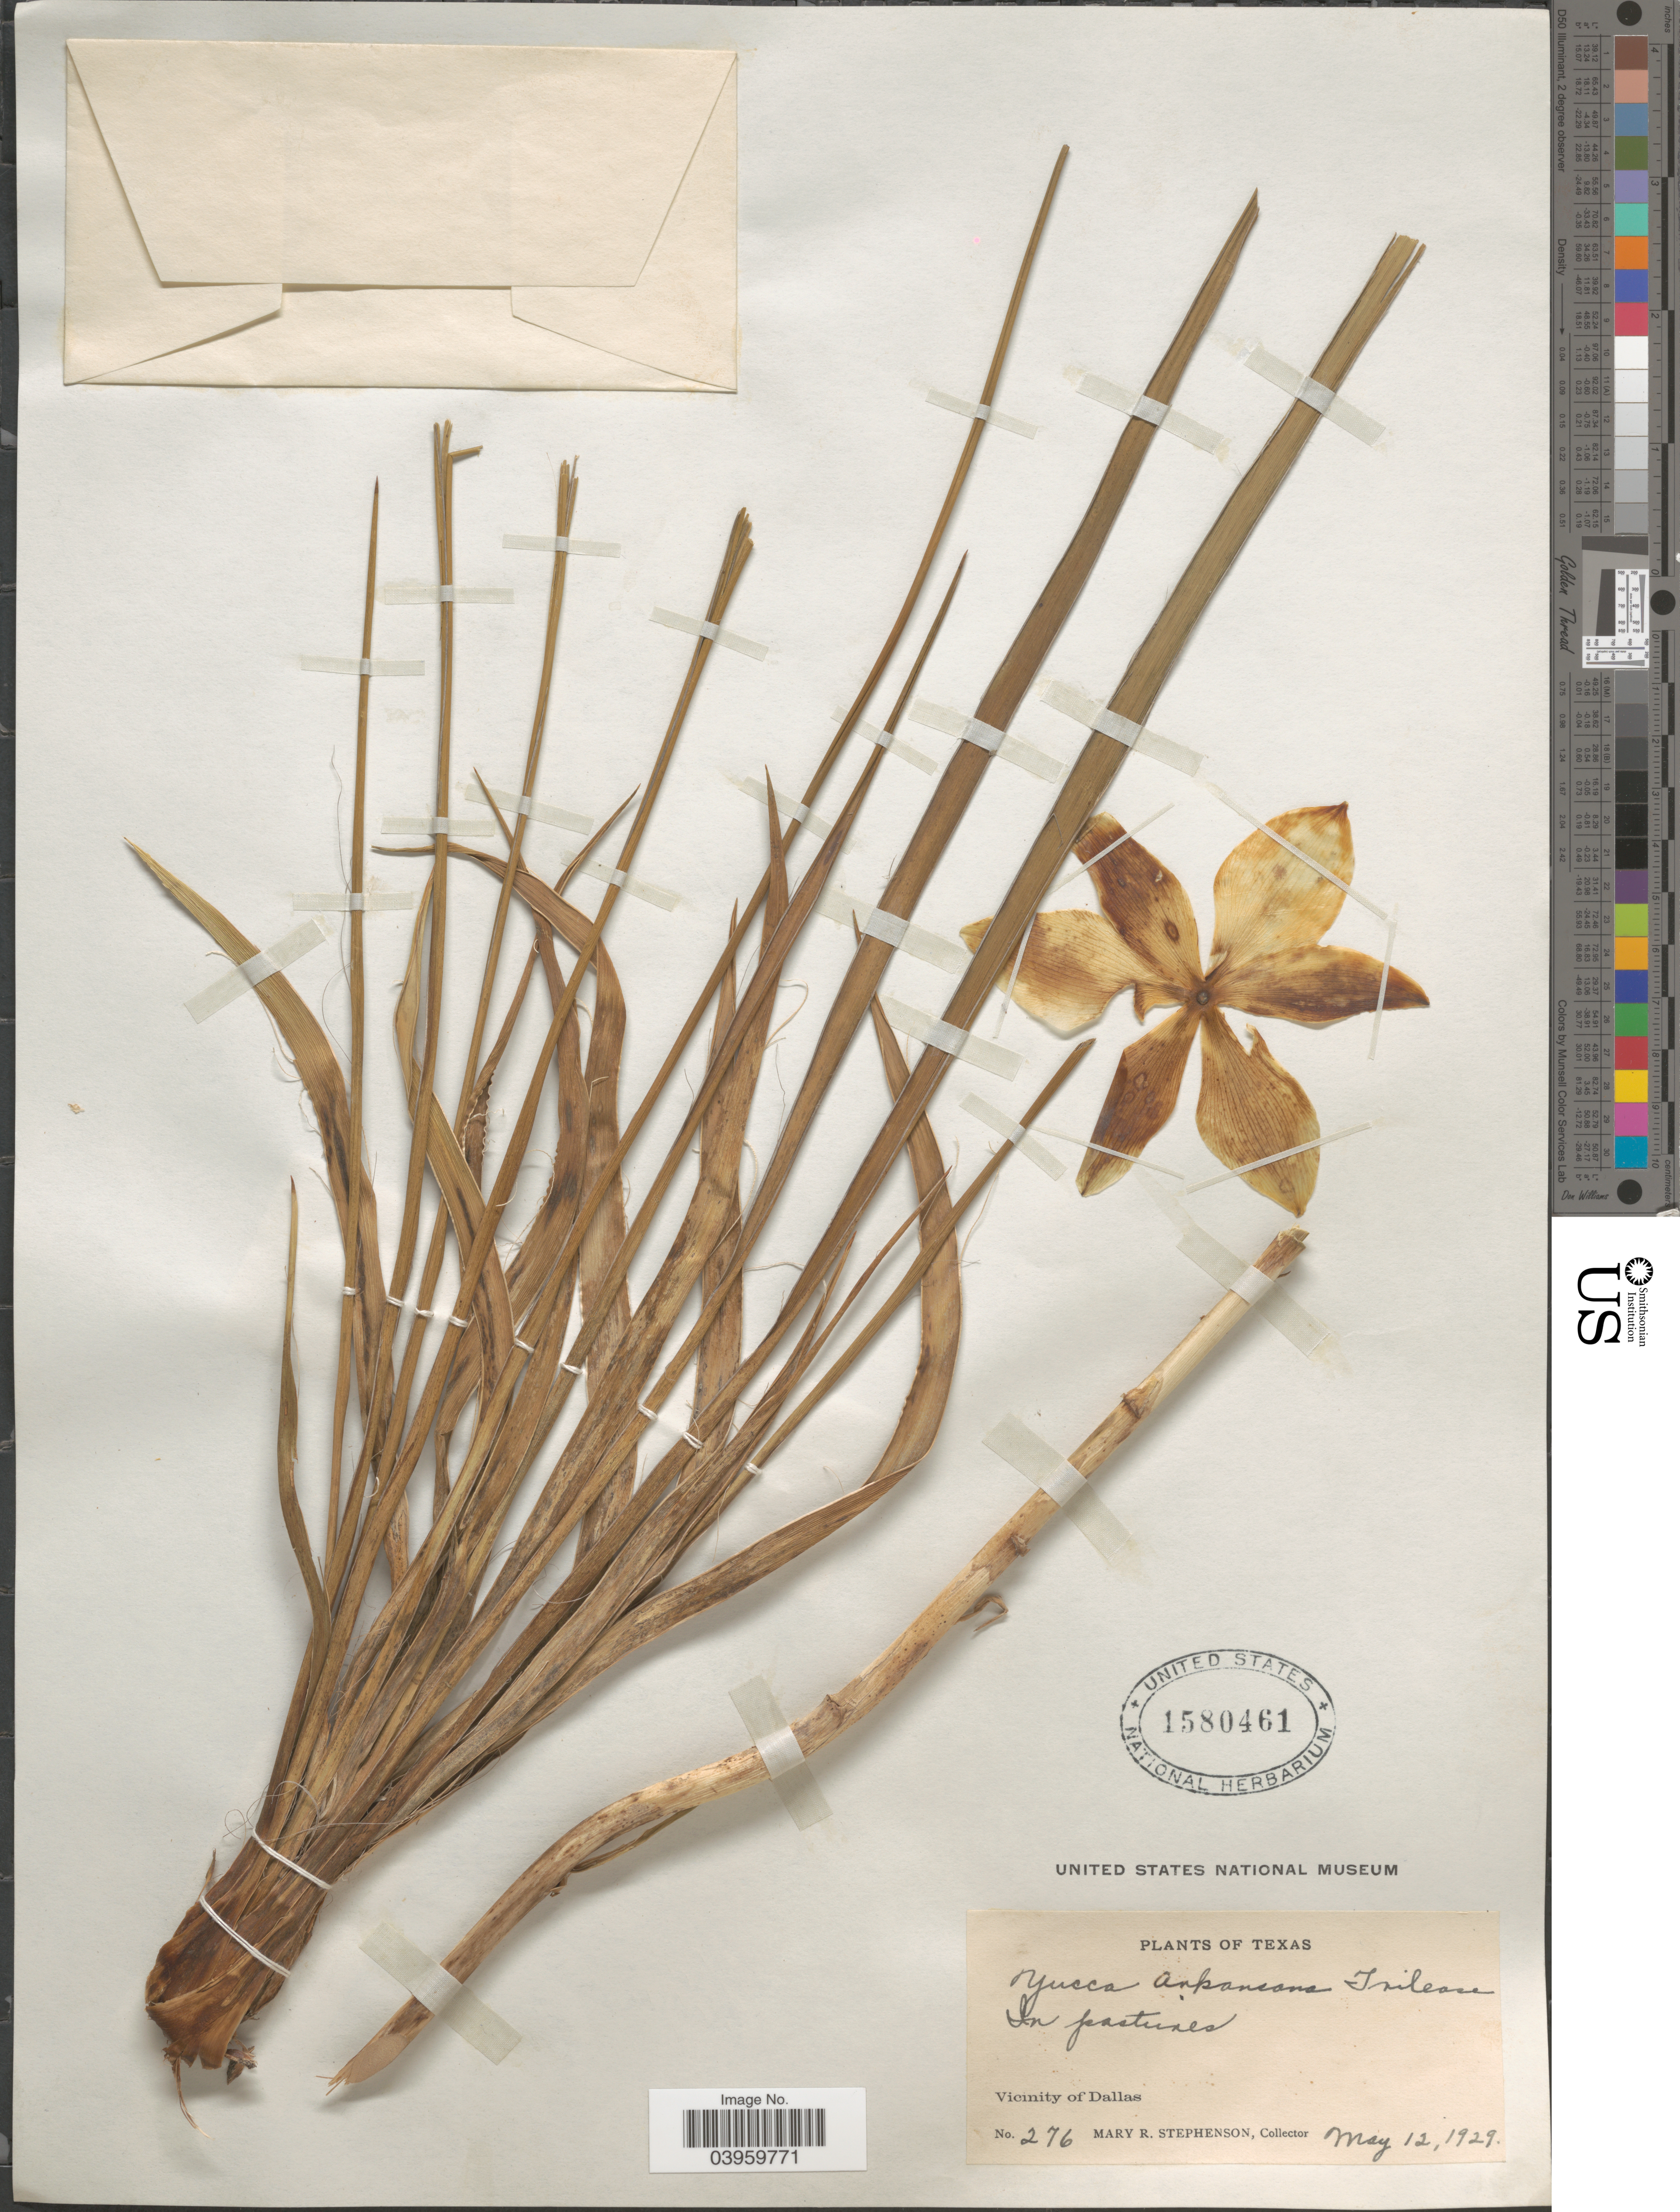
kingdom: Plantae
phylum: Tracheophyta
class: Liliopsida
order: Asparagales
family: Asparagaceae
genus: Yucca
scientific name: Yucca arkansana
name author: Trel.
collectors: M. Stephenson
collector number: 276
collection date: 1929-05-12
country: United States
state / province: Texas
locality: Vicinity of Dallas.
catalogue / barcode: US 1580461